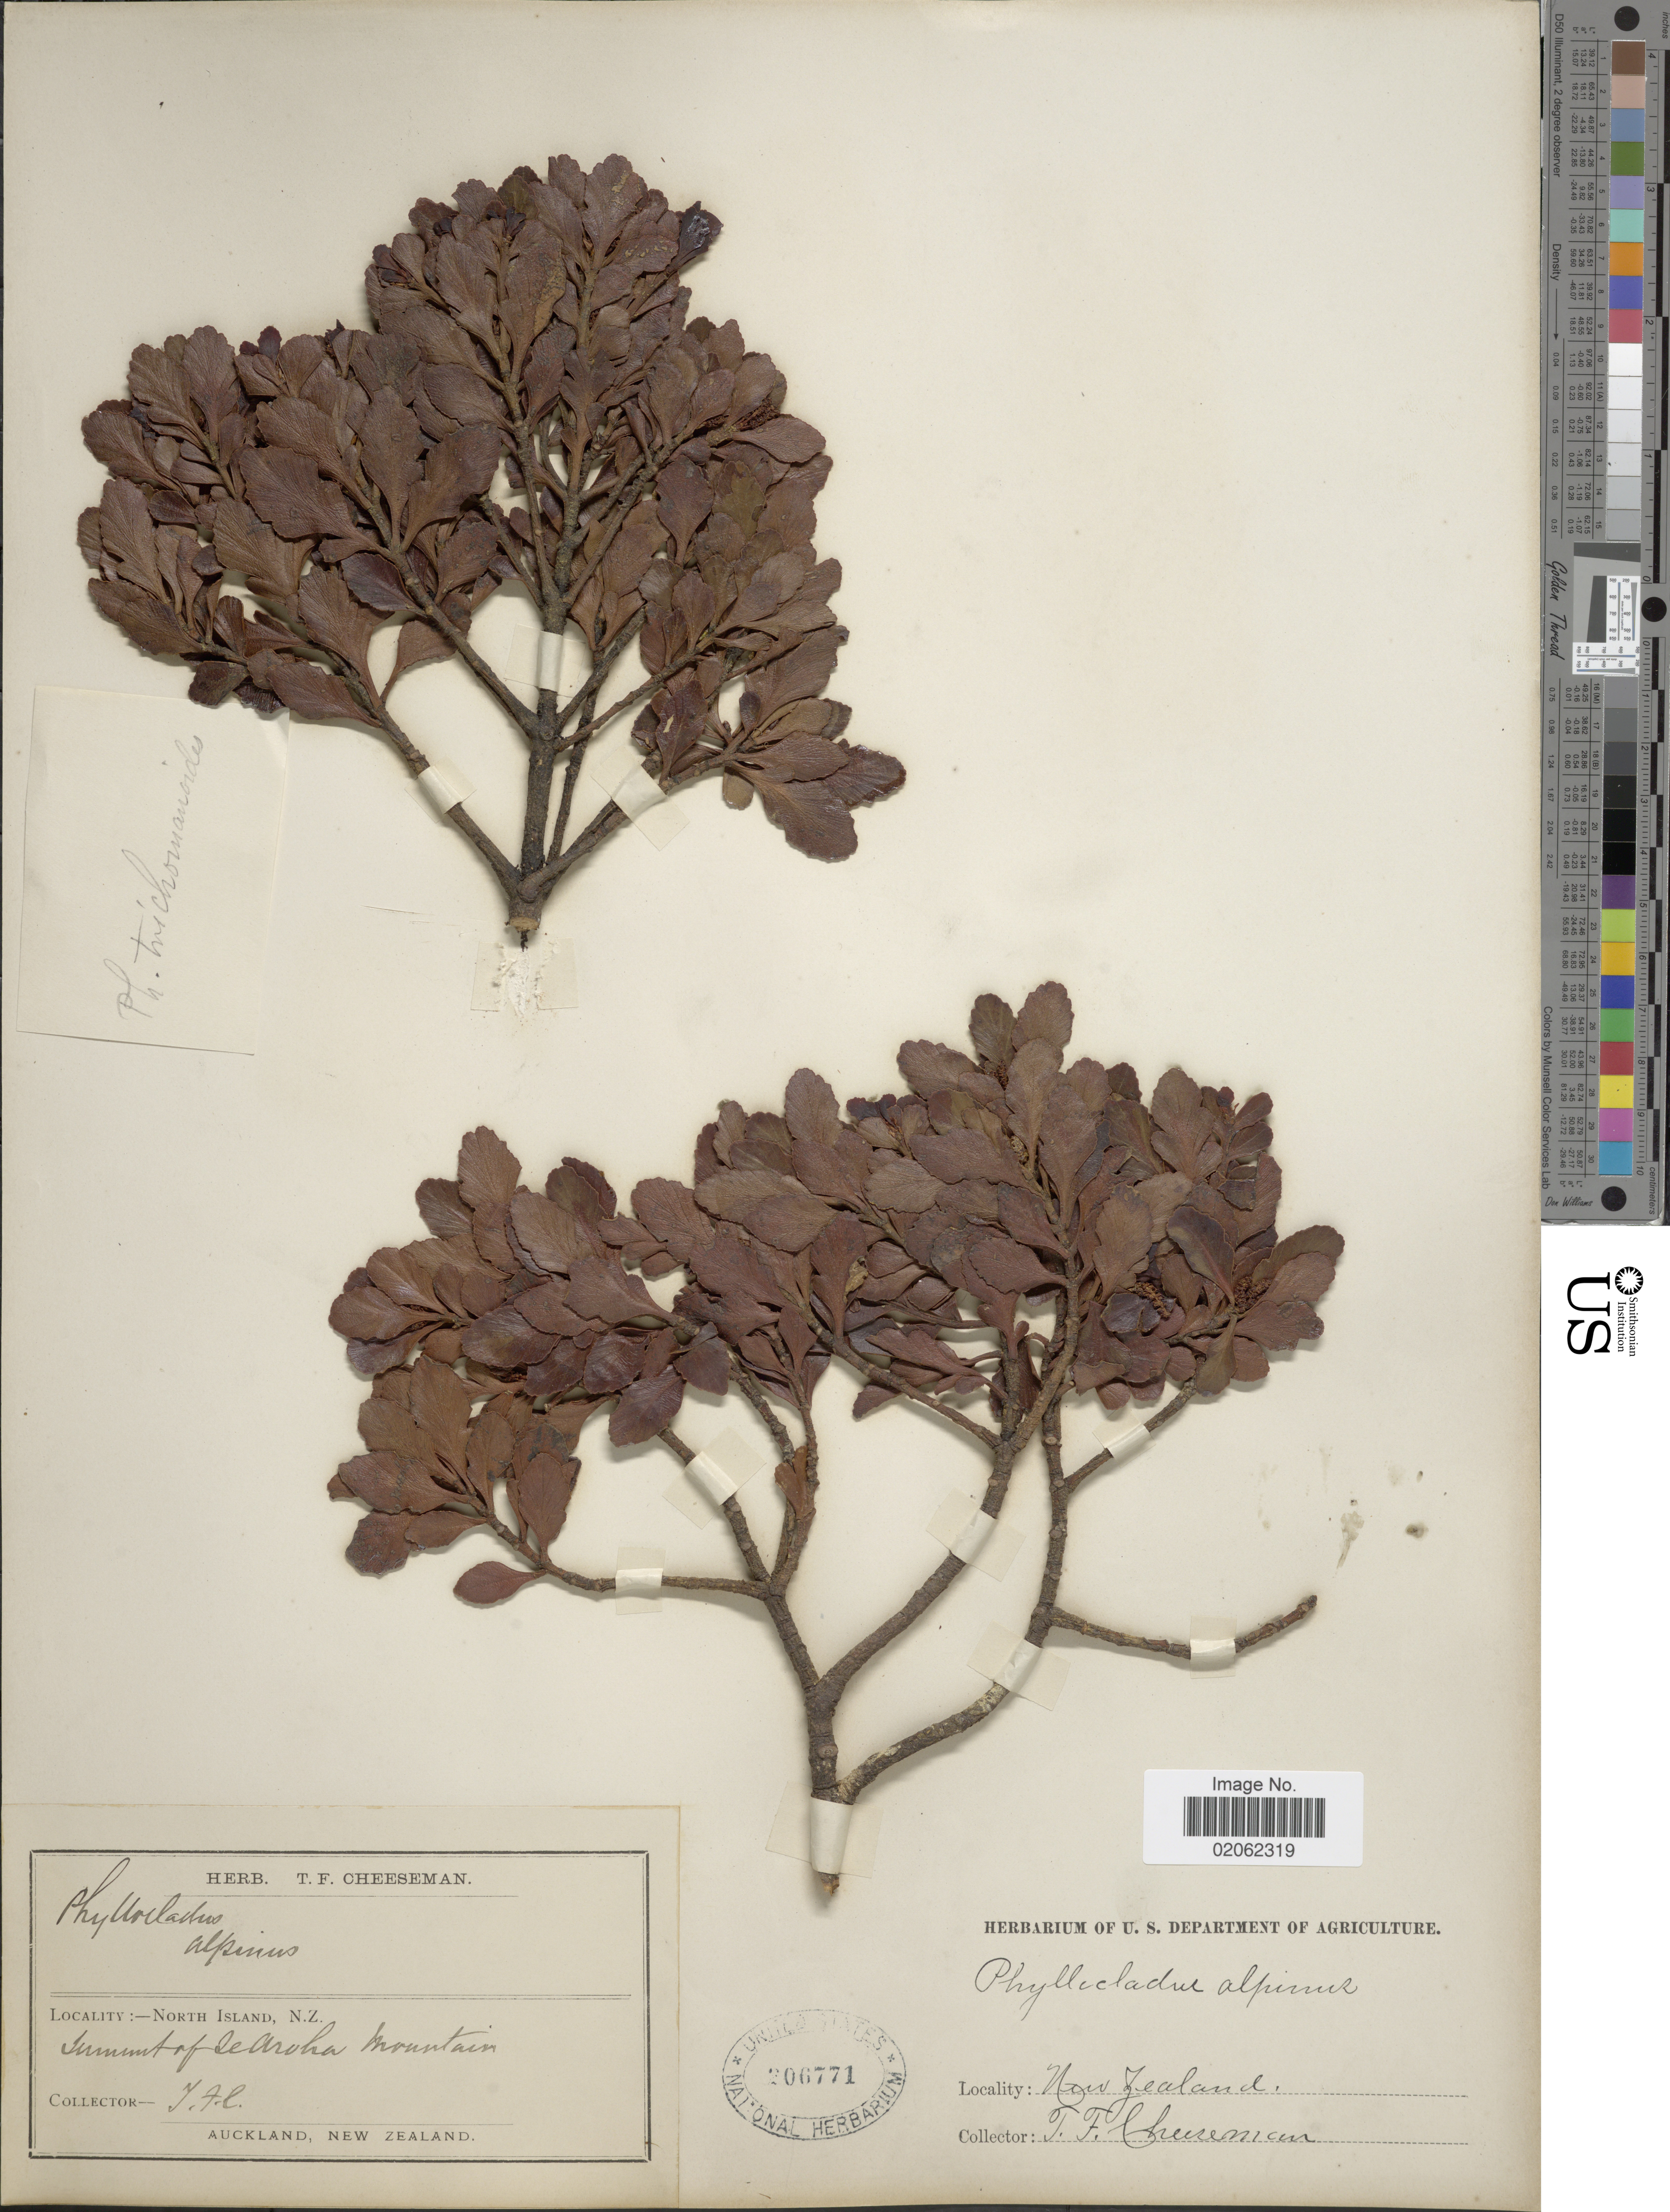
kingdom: Plantae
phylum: Tracheophyta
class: Pinopsida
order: Pinales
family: Phyllocladaceae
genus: Phyllocladus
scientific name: Phyllocladus alpinus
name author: Hook. f.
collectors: T. F. Cheeseman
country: New Zealand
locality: North Island, Summit of Le Aroha Mountain.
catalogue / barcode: US 206771